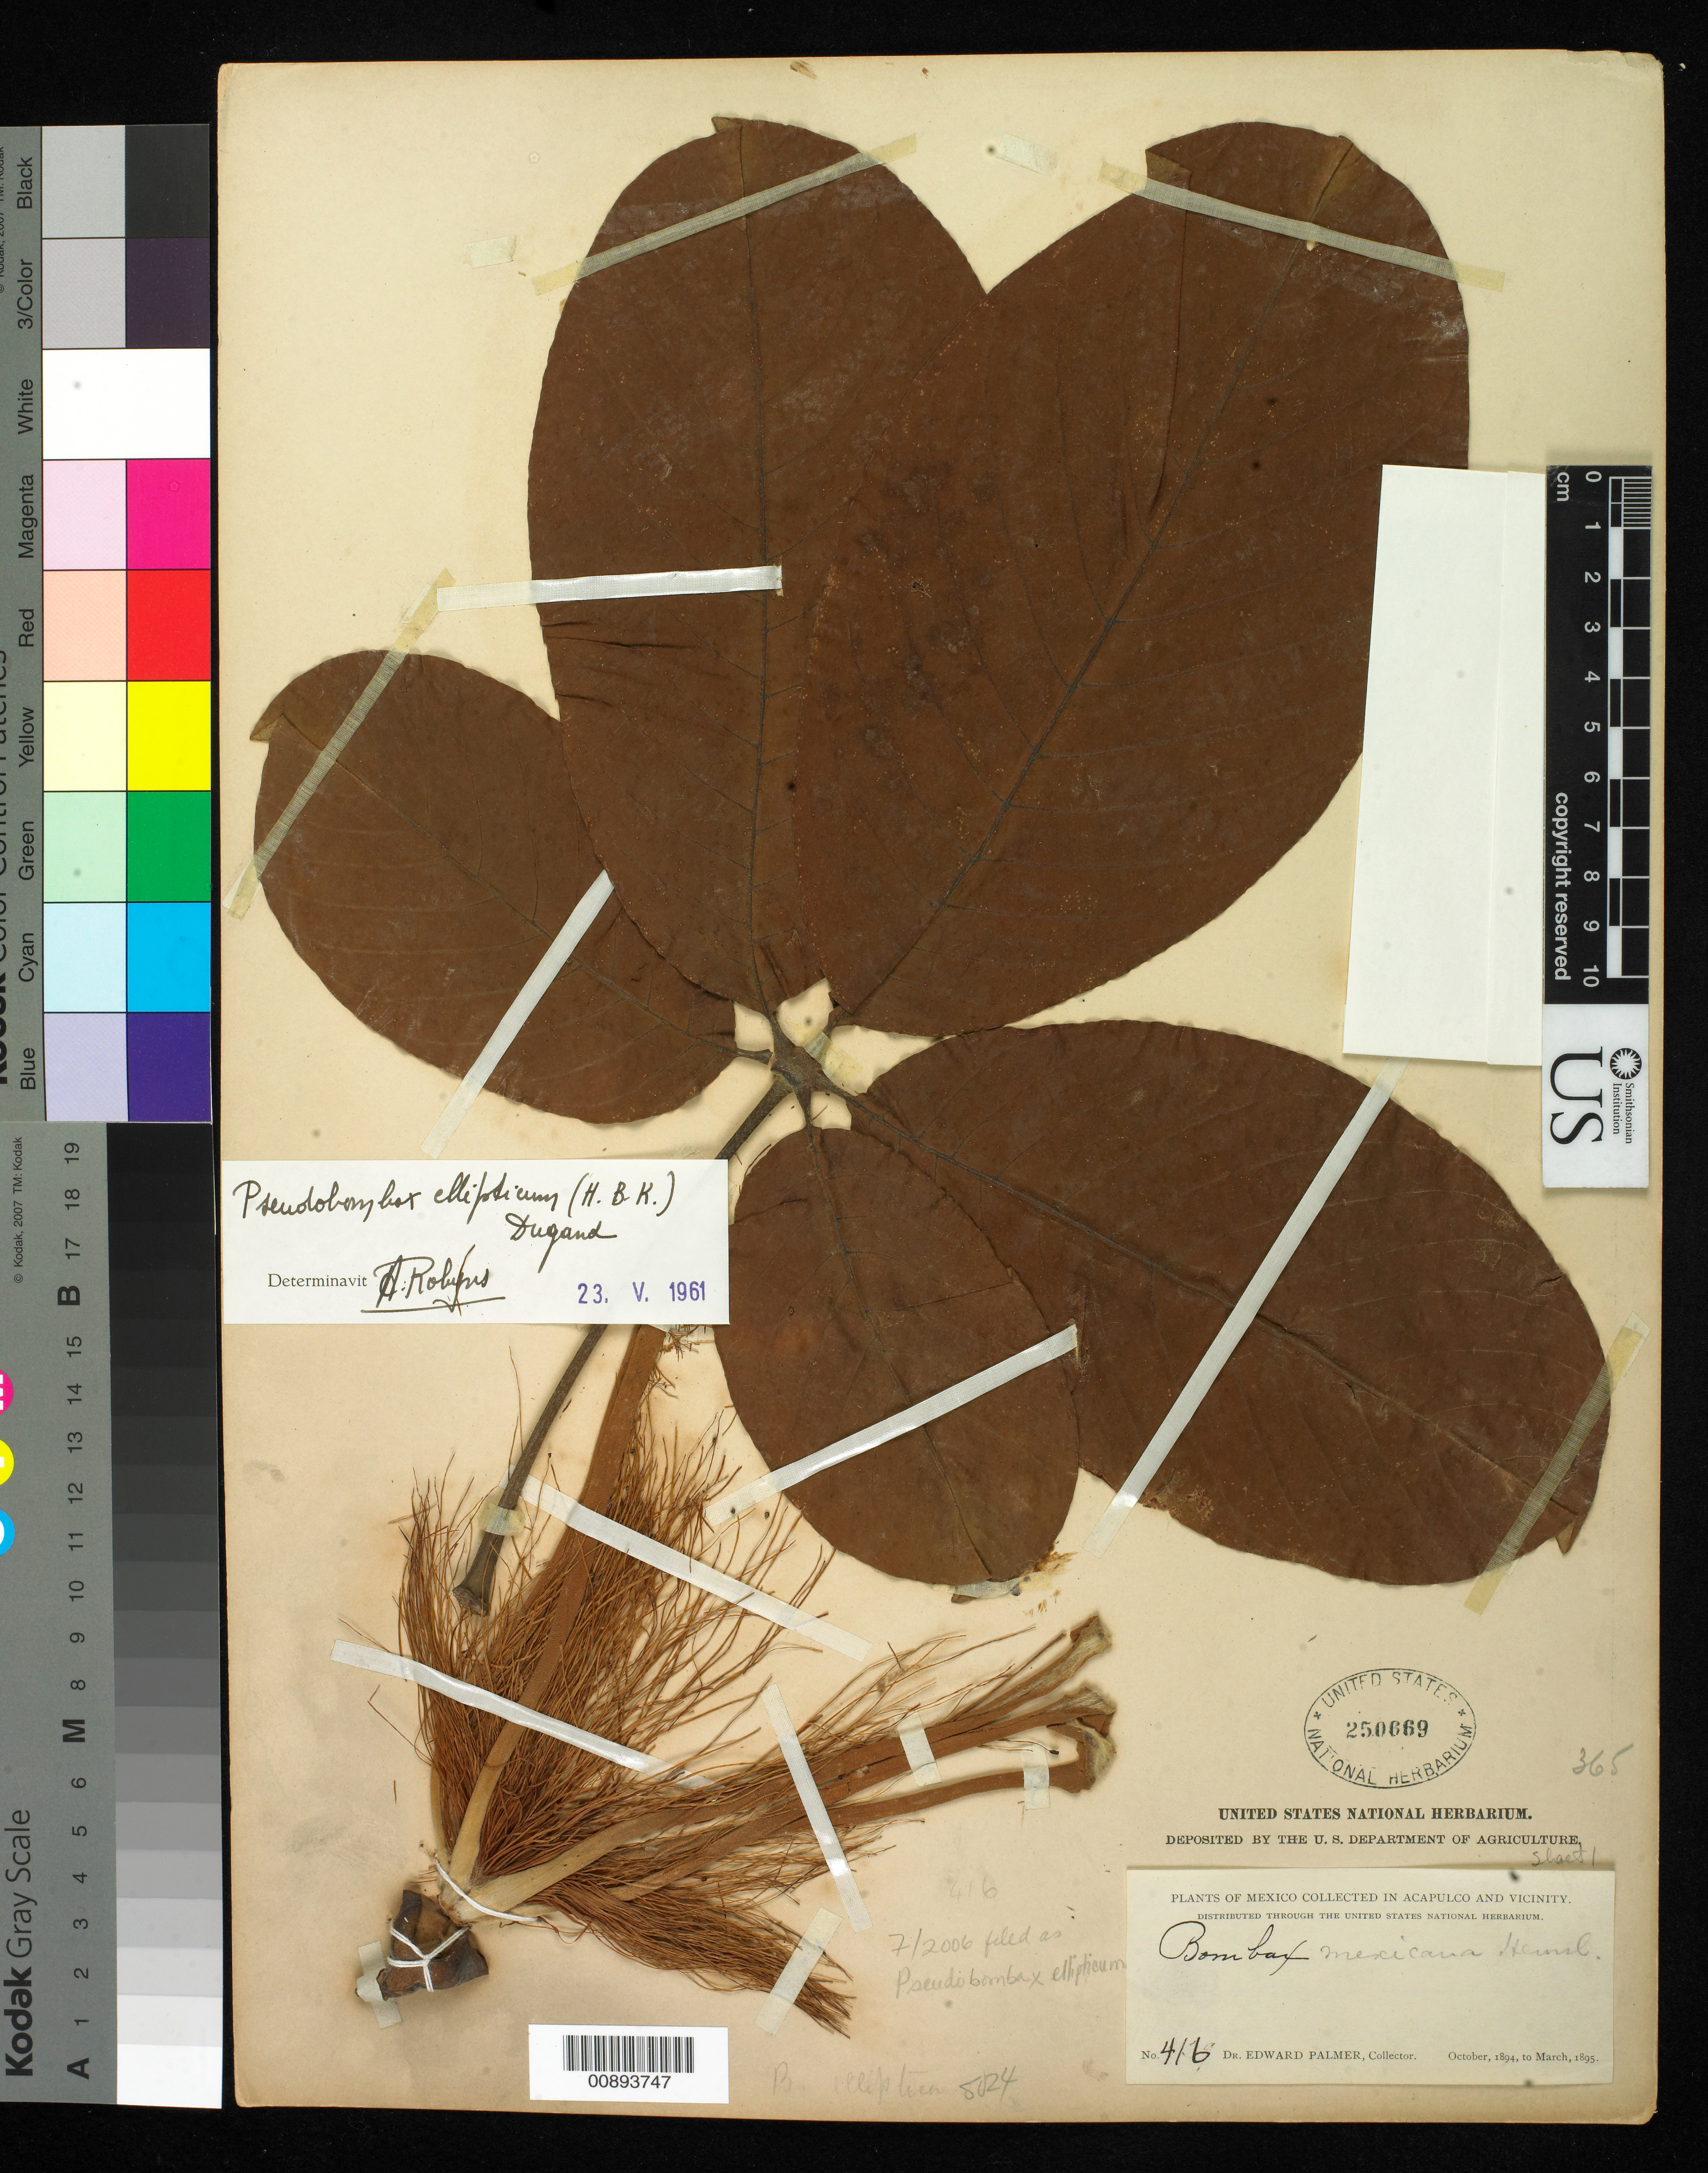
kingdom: Plantae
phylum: Tracheophyta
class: Magnoliopsida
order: Malvales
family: Malvaceae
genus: Pseudobombax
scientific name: Pseudobombax ellipticum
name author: (Kunth) Dugand G.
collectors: E. Palmer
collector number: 416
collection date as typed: Oct 1894 to -- Mar 1895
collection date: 1894-10/1895-03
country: Mexico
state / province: Guerrero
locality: Acapulco, Guerrero and vicinity.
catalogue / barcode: US 250669